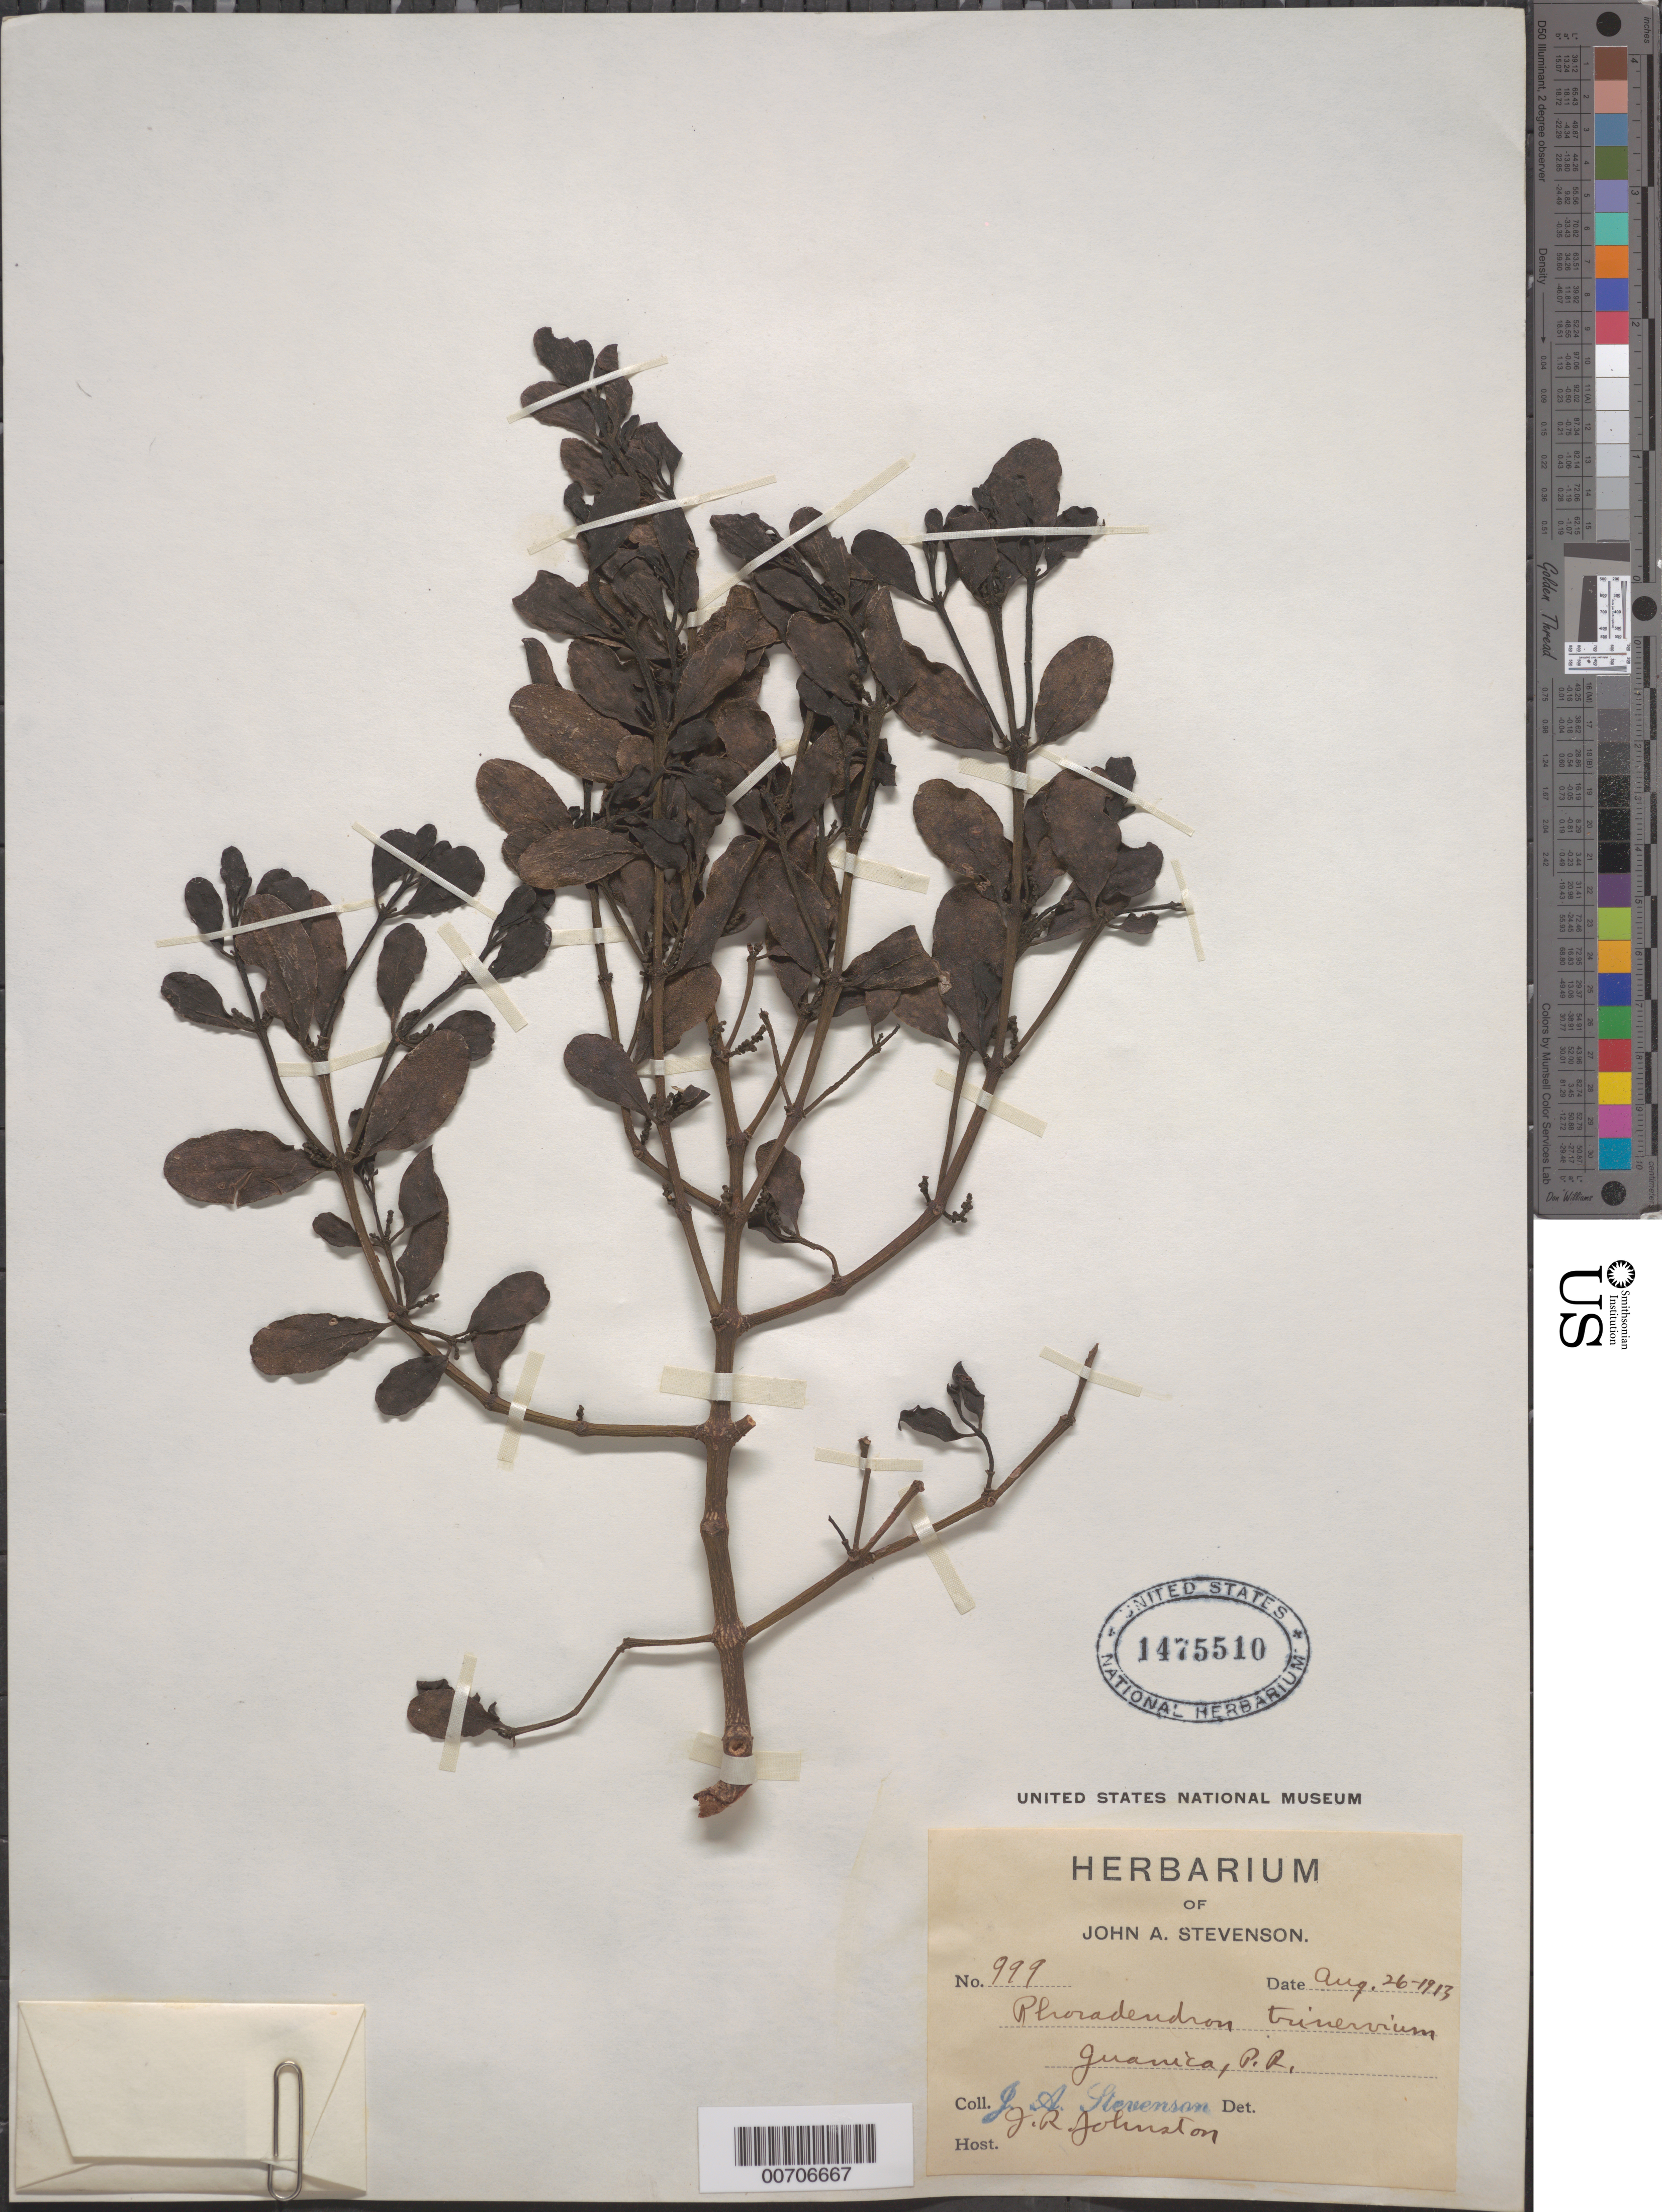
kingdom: Plantae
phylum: Tracheophyta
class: Magnoliopsida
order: Santalales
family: Viscaceae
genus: Phoradendron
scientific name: Phoradendron trinervium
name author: (Lam.) Griseb.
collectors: J. Stevenson & J. Johnston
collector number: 999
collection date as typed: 26 Aug 1913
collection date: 1913-08-26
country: Puerto Rico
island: Greater Antilles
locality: Guanica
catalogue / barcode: US 1475510